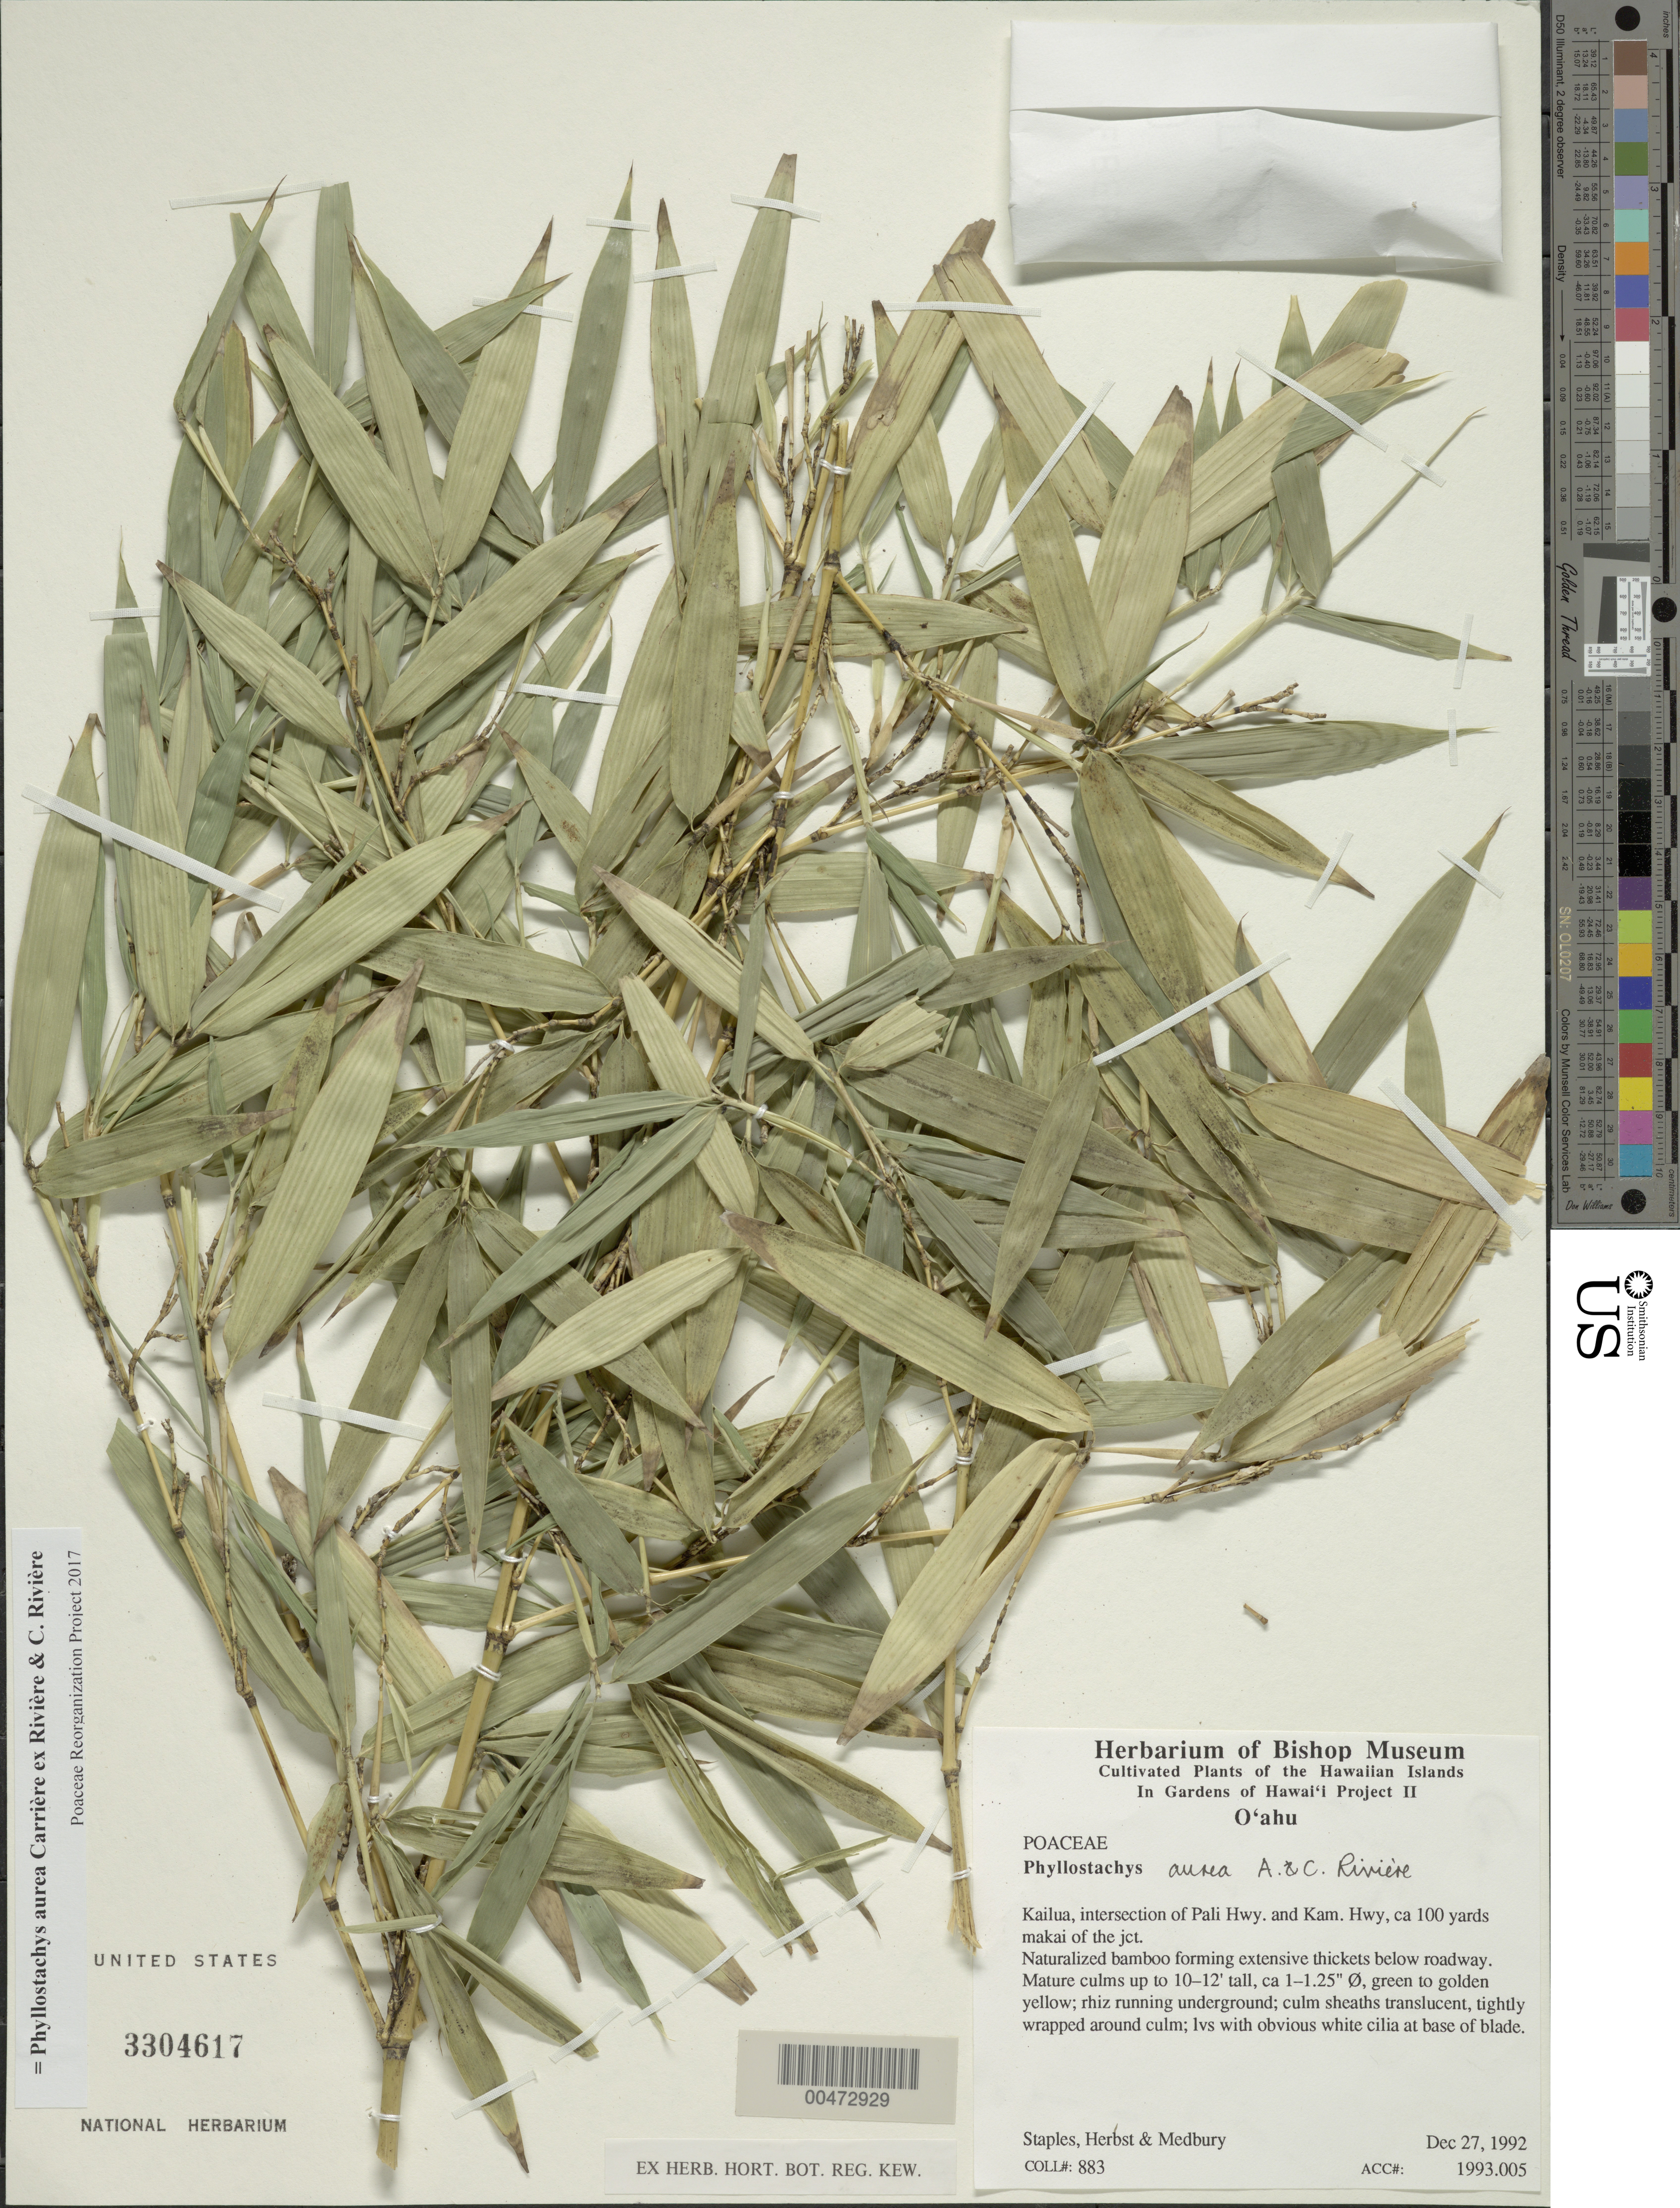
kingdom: Plantae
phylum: Tracheophyta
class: Liliopsida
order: Poales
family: Poaceae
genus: Phyllostachys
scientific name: Phyllostachys aurea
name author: Rivière & C. Rivière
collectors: G. Staples, D. R. Herbst & S. Medbury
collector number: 883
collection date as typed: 27 Dec 1992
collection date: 1992-12-27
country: United States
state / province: Hawaii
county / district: Honolulu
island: Oahu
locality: Kailua, intersection of Pali Hwy & Kam. Hwy, ca. 100 yards makai of the jct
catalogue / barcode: US 3304617